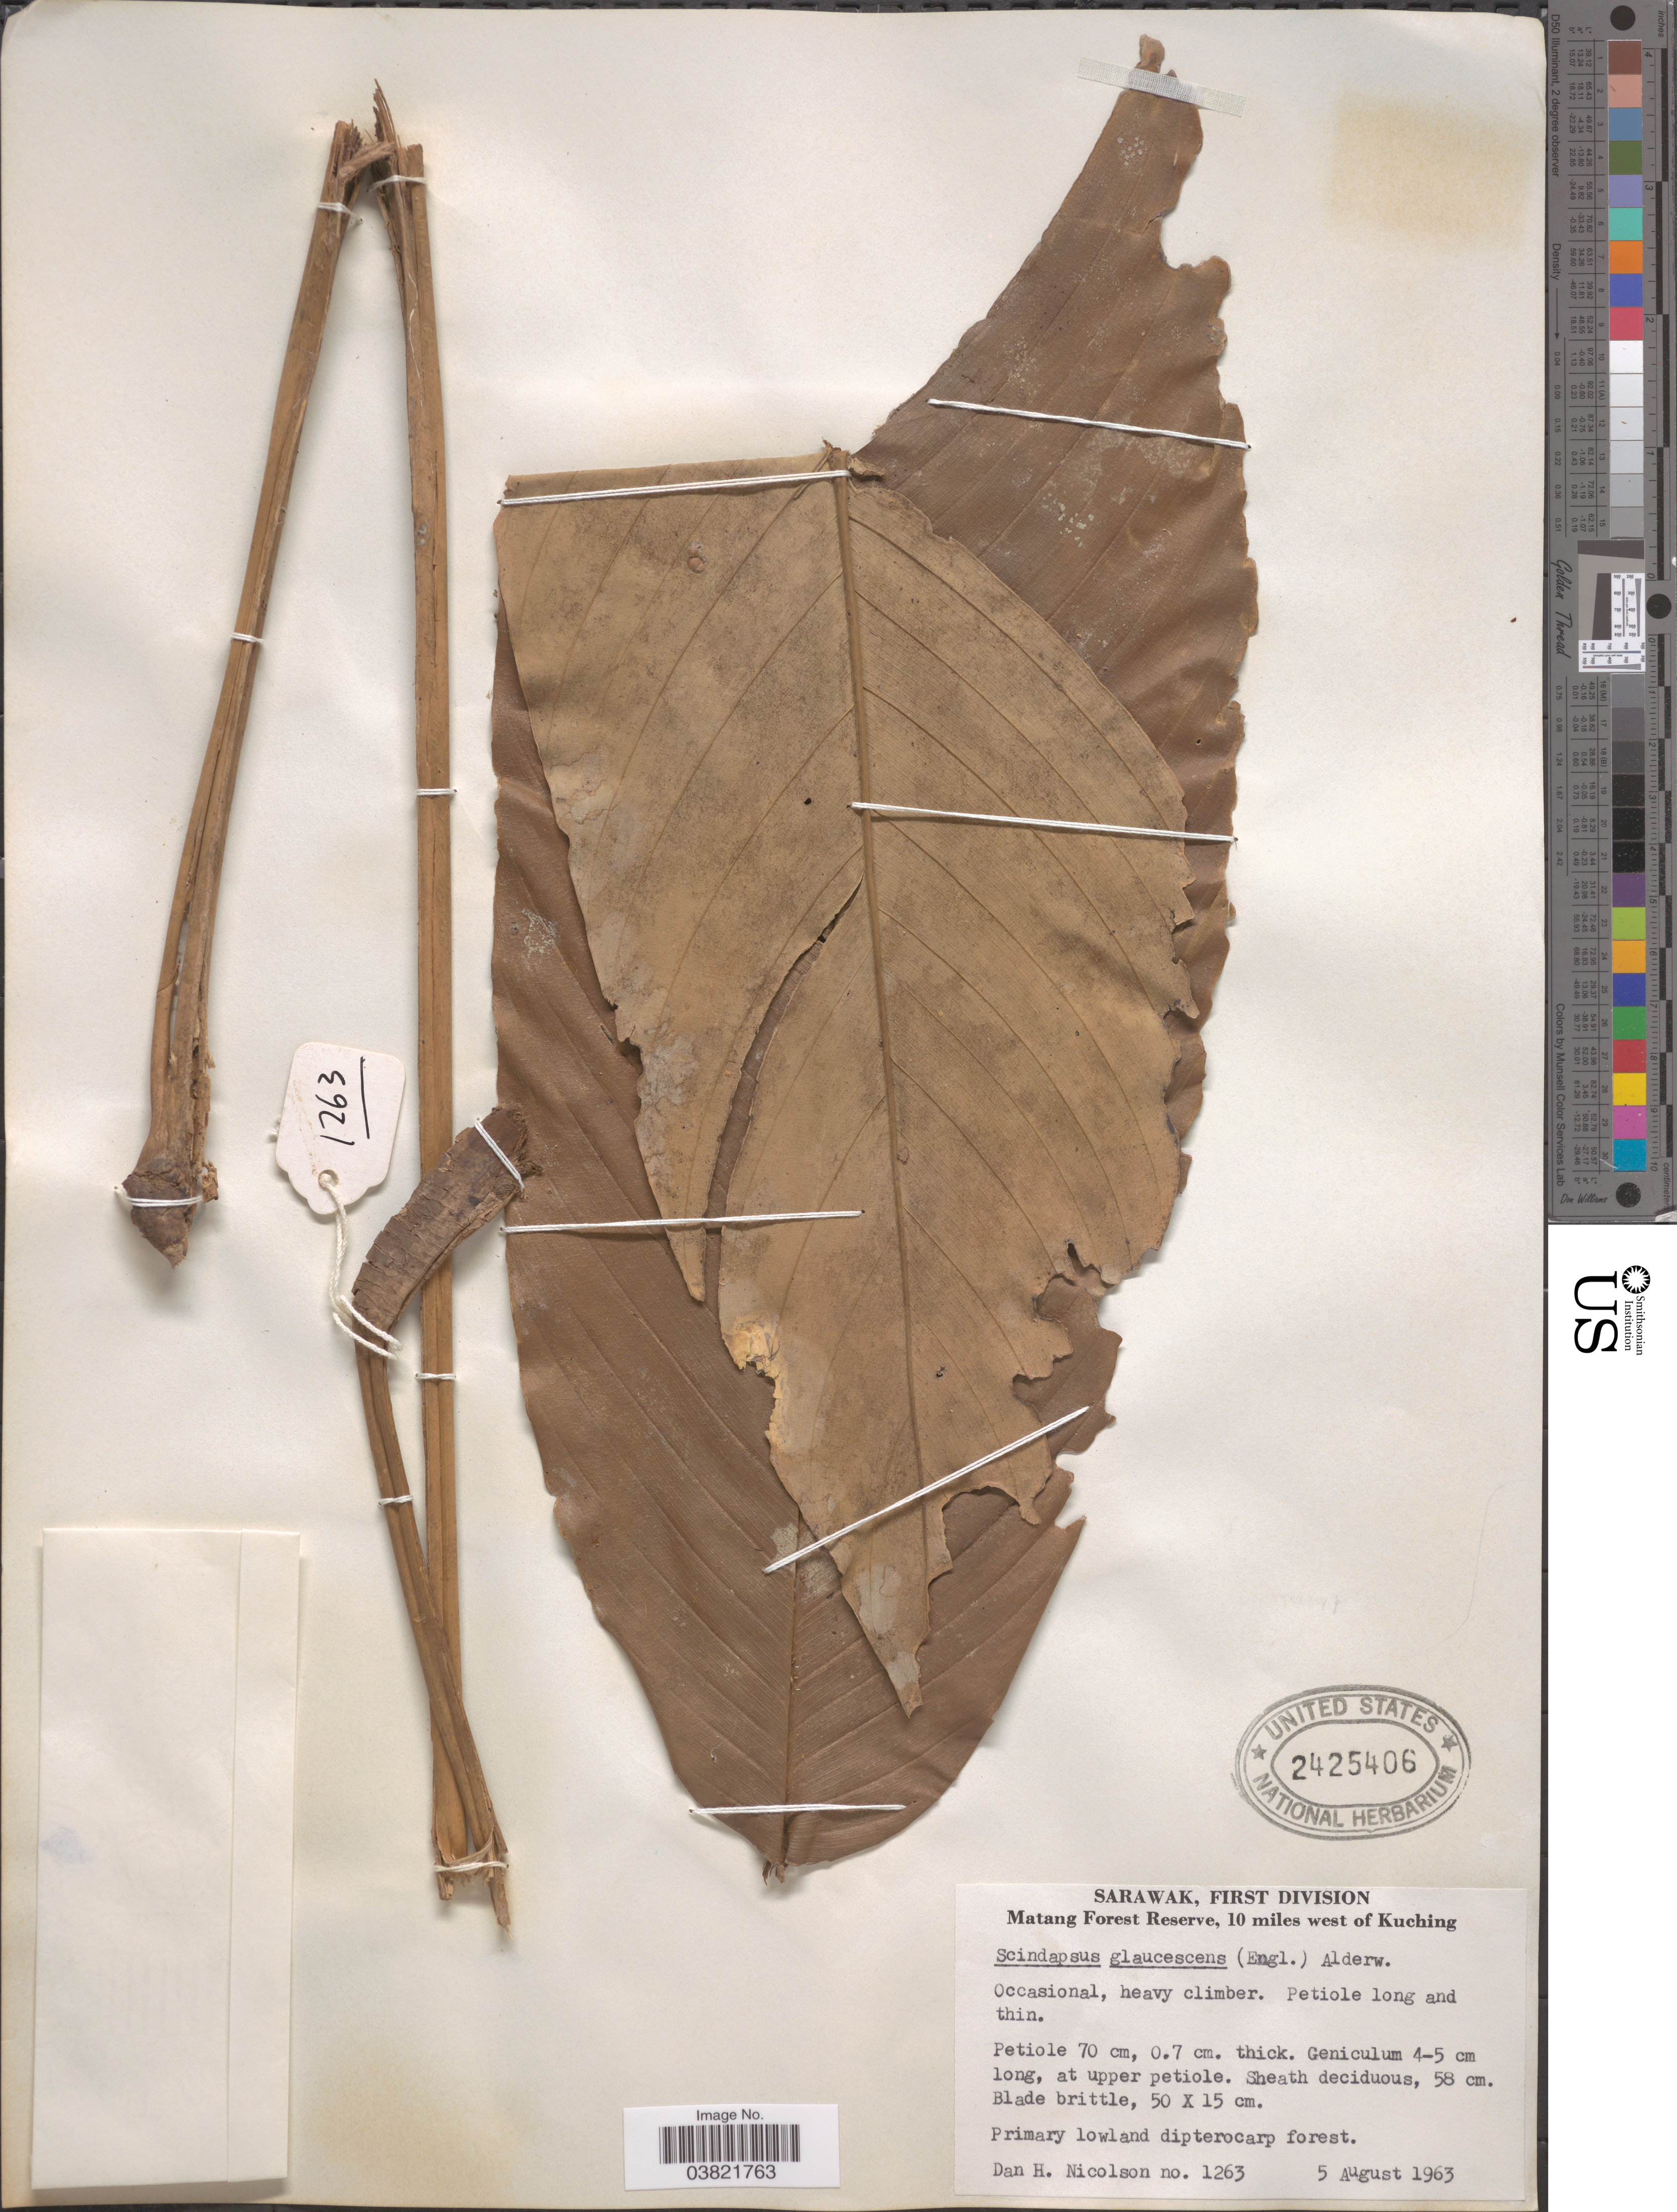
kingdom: Plantae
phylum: Tracheophyta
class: Liliopsida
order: Alismatales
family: Araceae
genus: Scindapsus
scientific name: Scindapsus glaucescens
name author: (Engl. & K. Krause) Alderw.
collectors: D. H. Nicolson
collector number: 1263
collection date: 1963-08-05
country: Malaysia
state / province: Sarawak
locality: First Division. Matang Forest Reserve, 10 miles west of Kuching.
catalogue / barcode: US 2425406